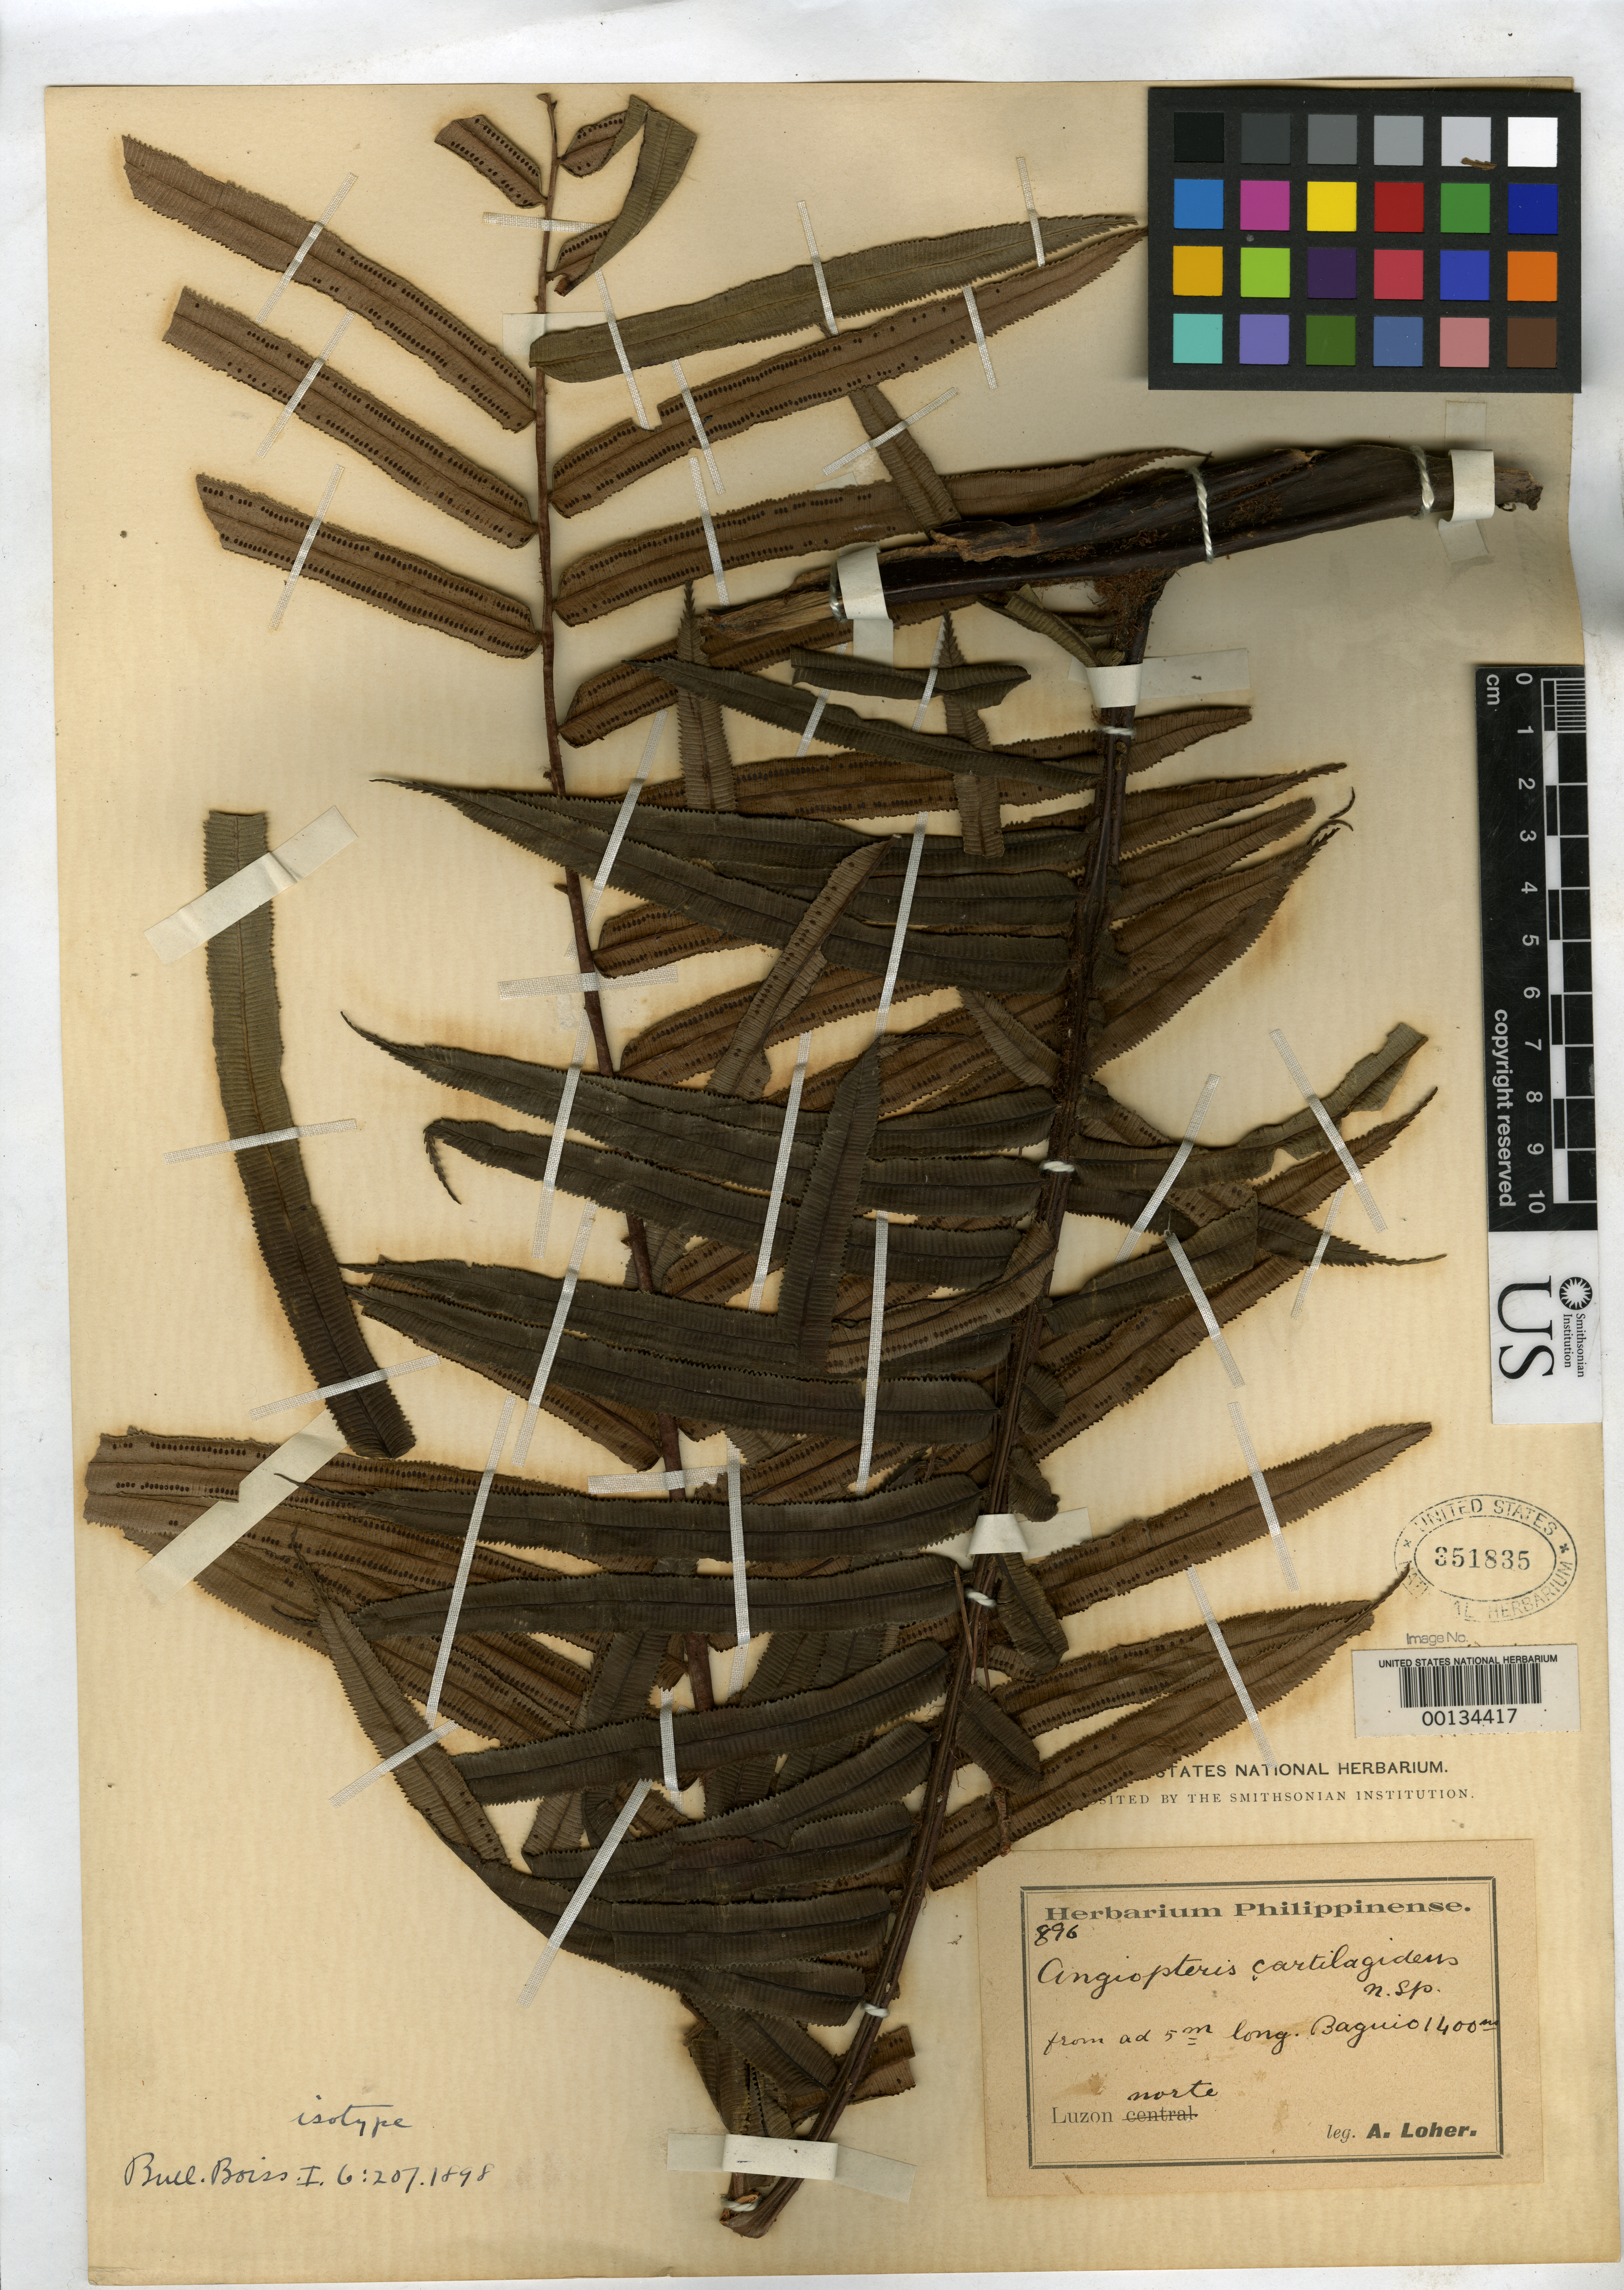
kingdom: Plantae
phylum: Tracheophyta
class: Polypodiopsida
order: Marattiales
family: Marattiaceae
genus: Angiopteris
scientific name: Angiopteris cartilagidens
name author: Christ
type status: Type Collection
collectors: A. Loher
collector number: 896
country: Philippines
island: Luzon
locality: Baguio.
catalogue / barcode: US 351835